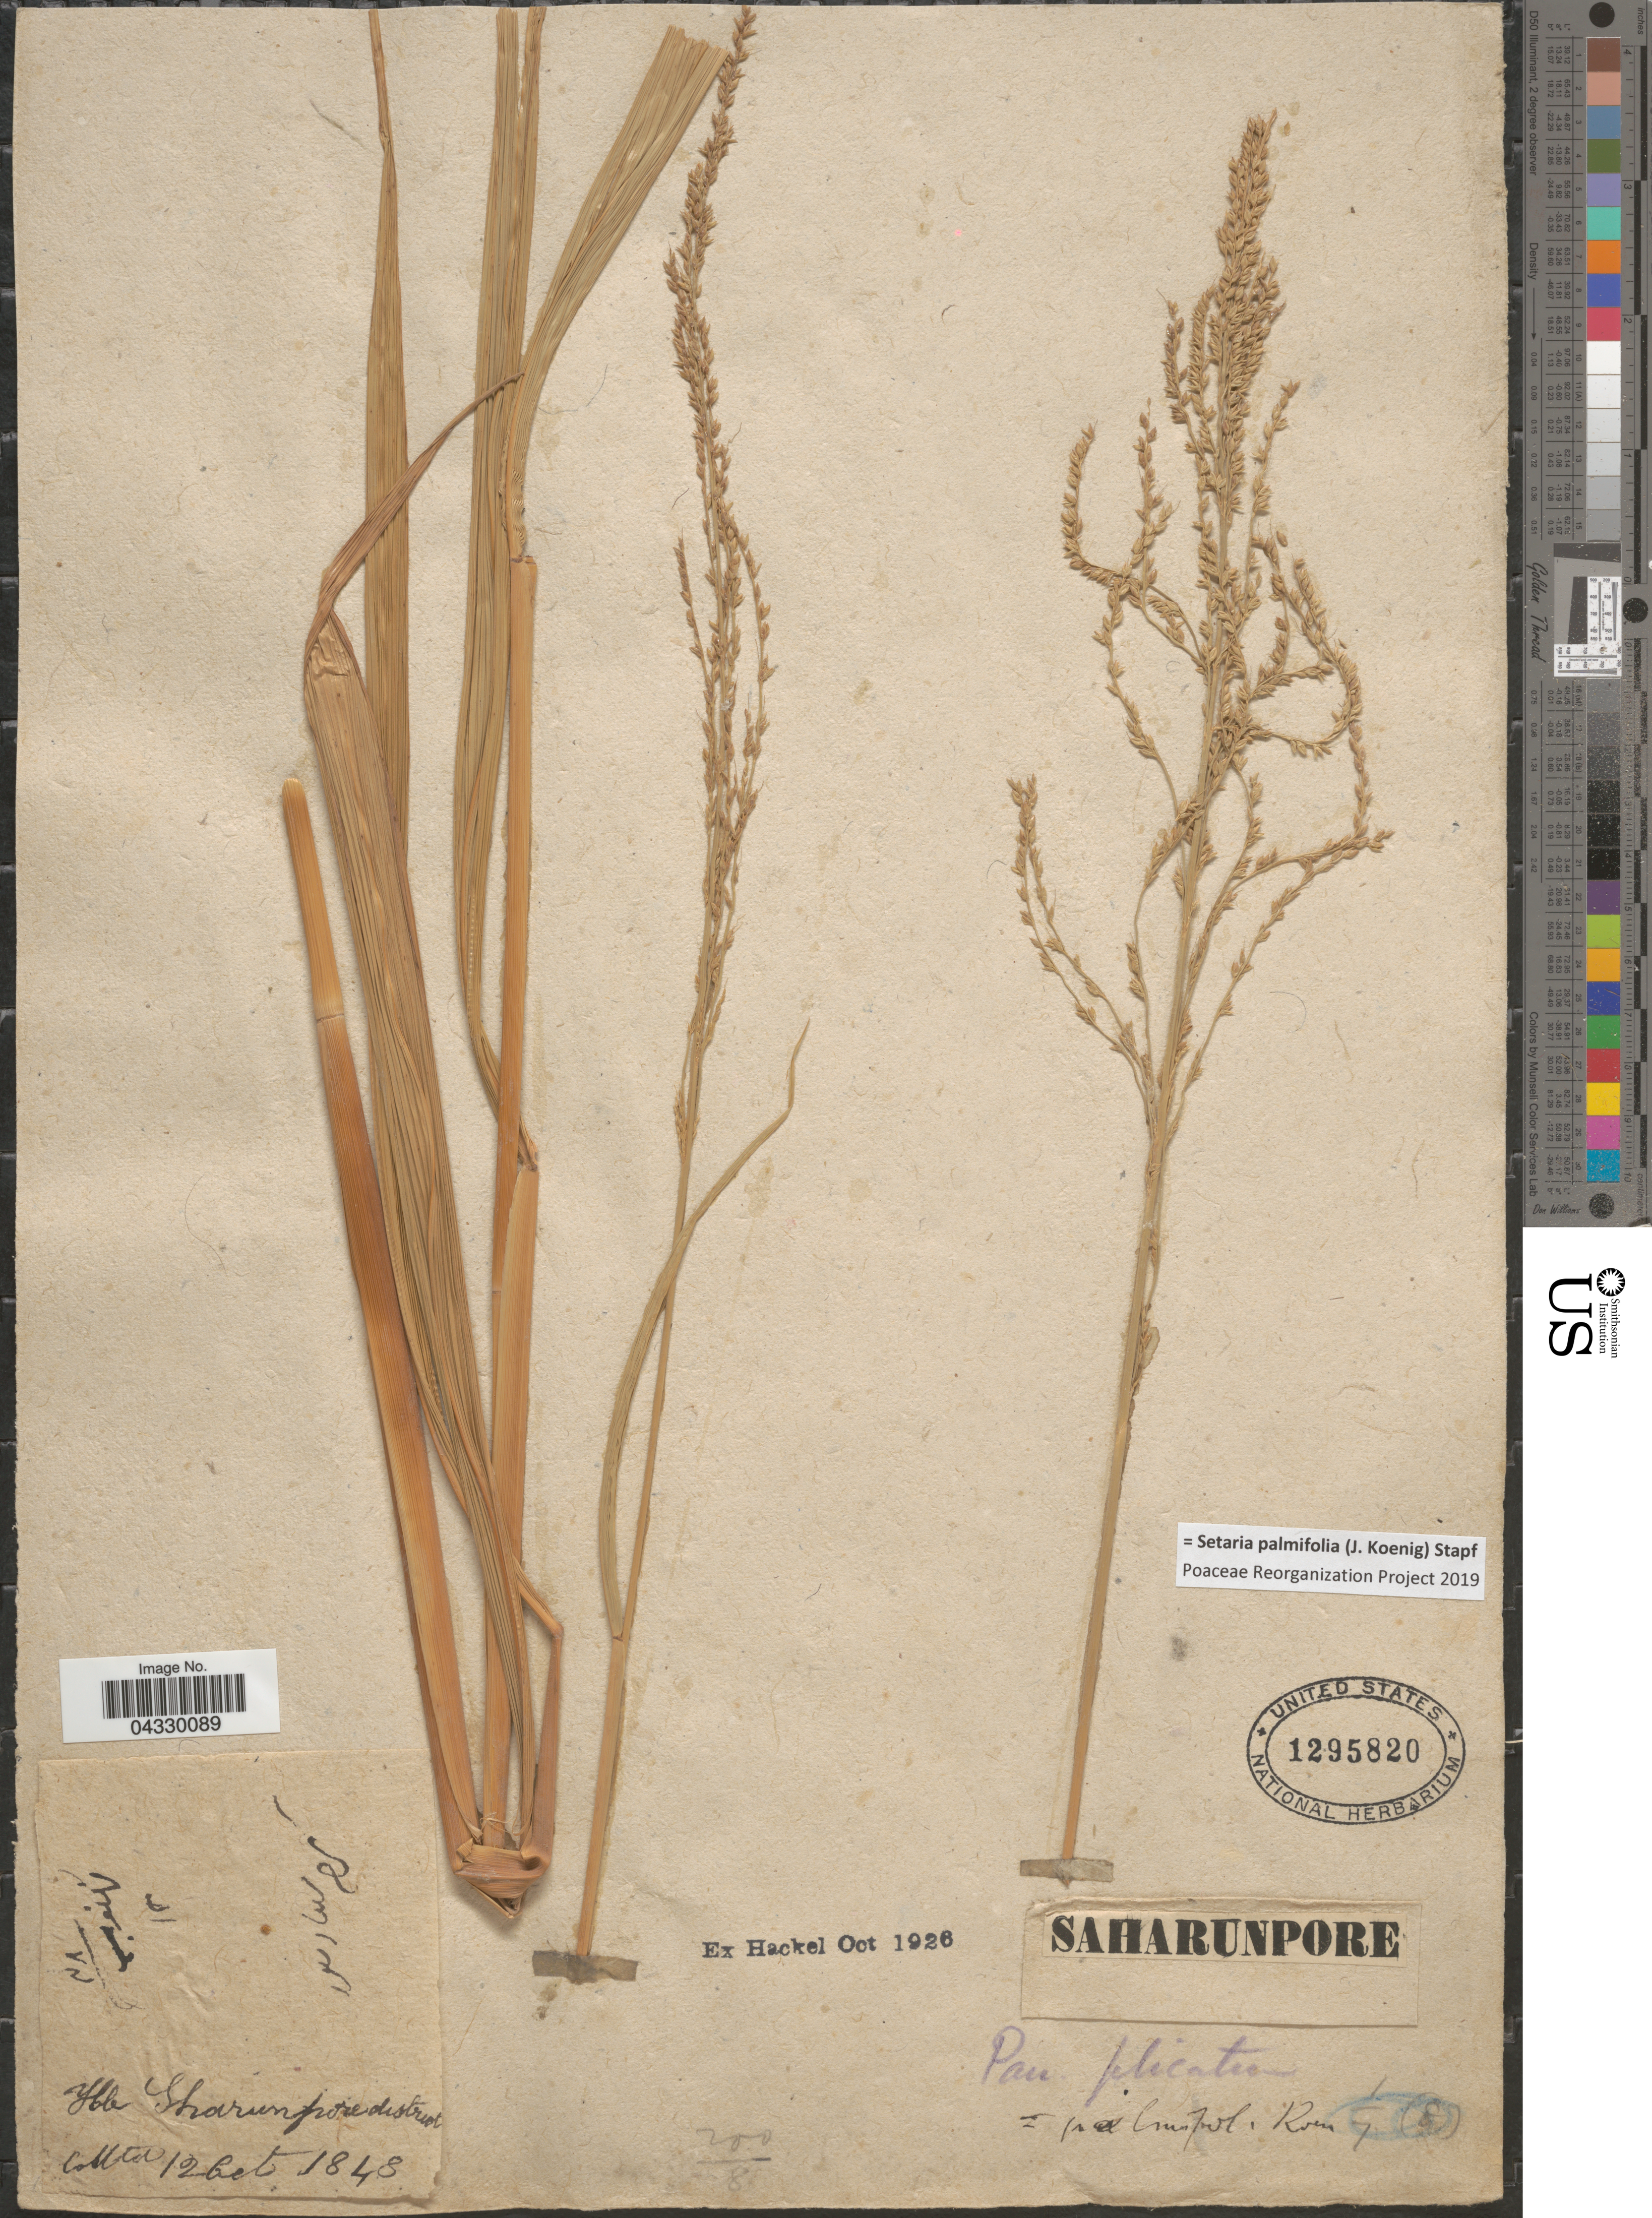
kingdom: Plantae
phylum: Tracheophyta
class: Liliopsida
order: Poales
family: Poaceae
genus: Setaria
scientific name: Setaria palmifolia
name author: (J. Koenig) Stapf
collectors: ex herb. E. Hackel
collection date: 1848-10-12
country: India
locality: Hb Saharunpore district.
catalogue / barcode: US 1295820